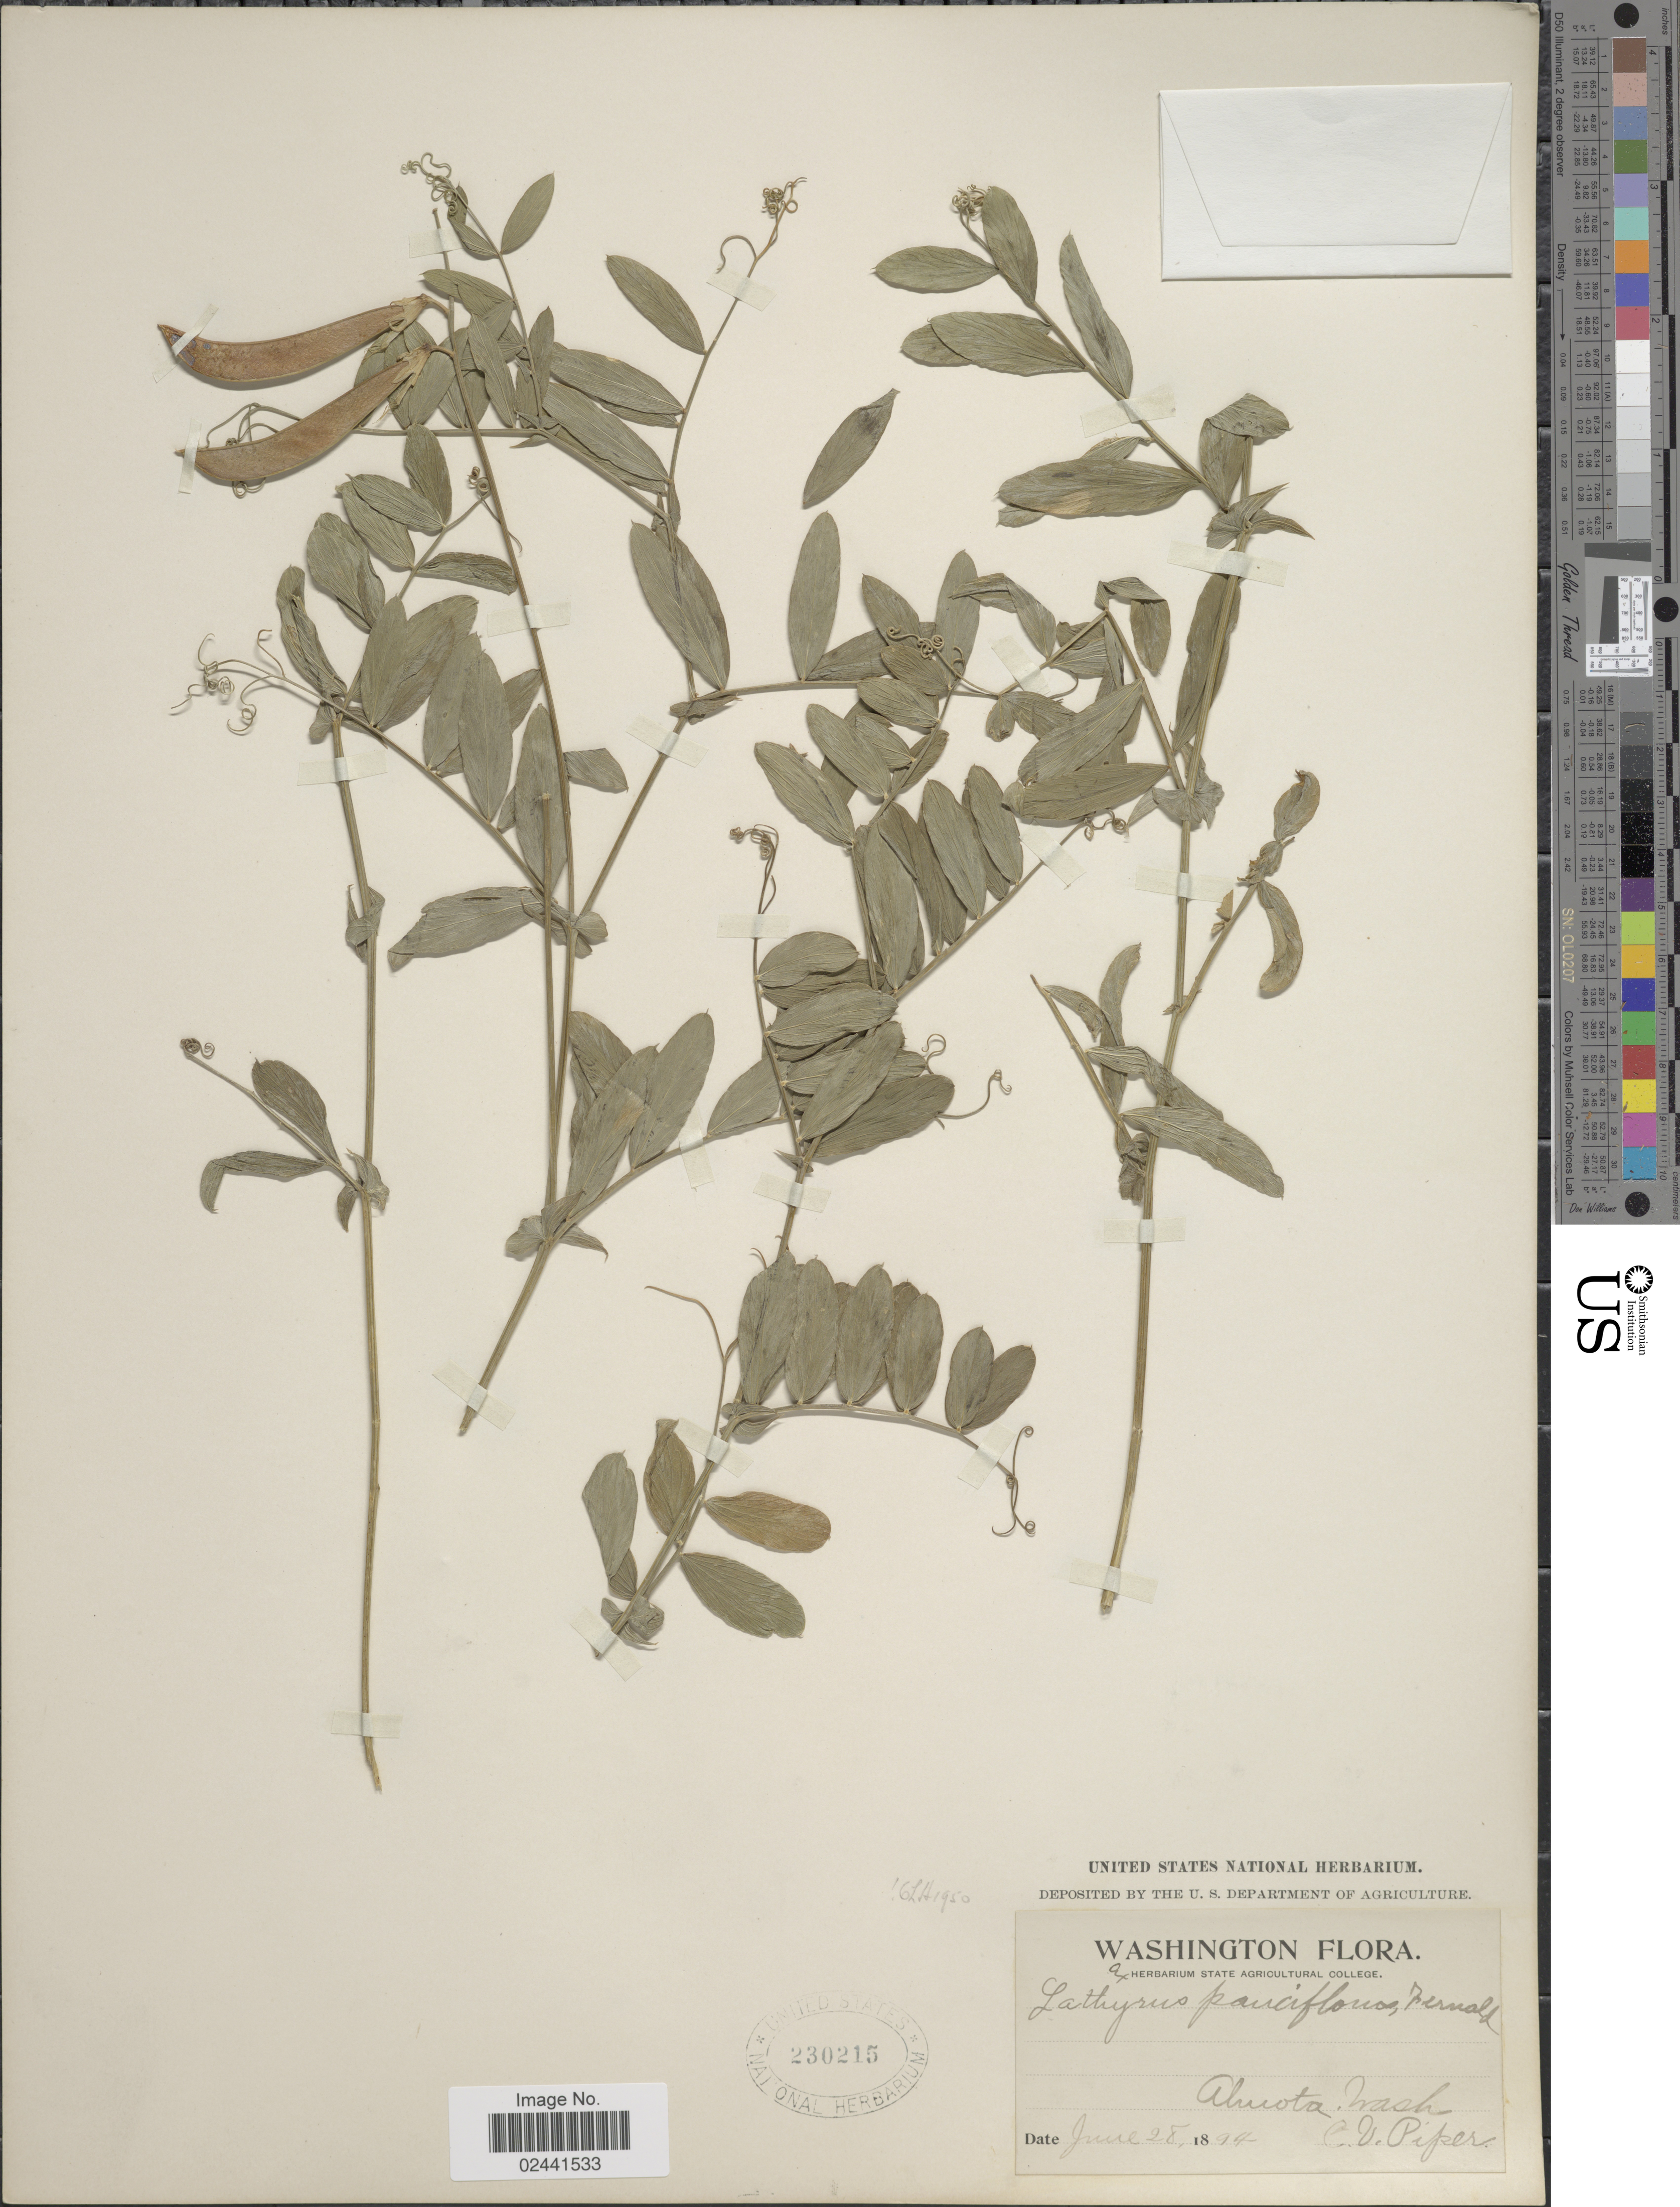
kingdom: Plantae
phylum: Tracheophyta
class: Magnoliopsida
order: Fabales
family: Fabaceae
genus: Lathyrus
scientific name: Lathyrus pauciflorus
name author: Fernald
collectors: C. V. Piper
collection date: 1894-06-28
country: United States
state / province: Washington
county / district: Whitman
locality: Almota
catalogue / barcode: US 230215